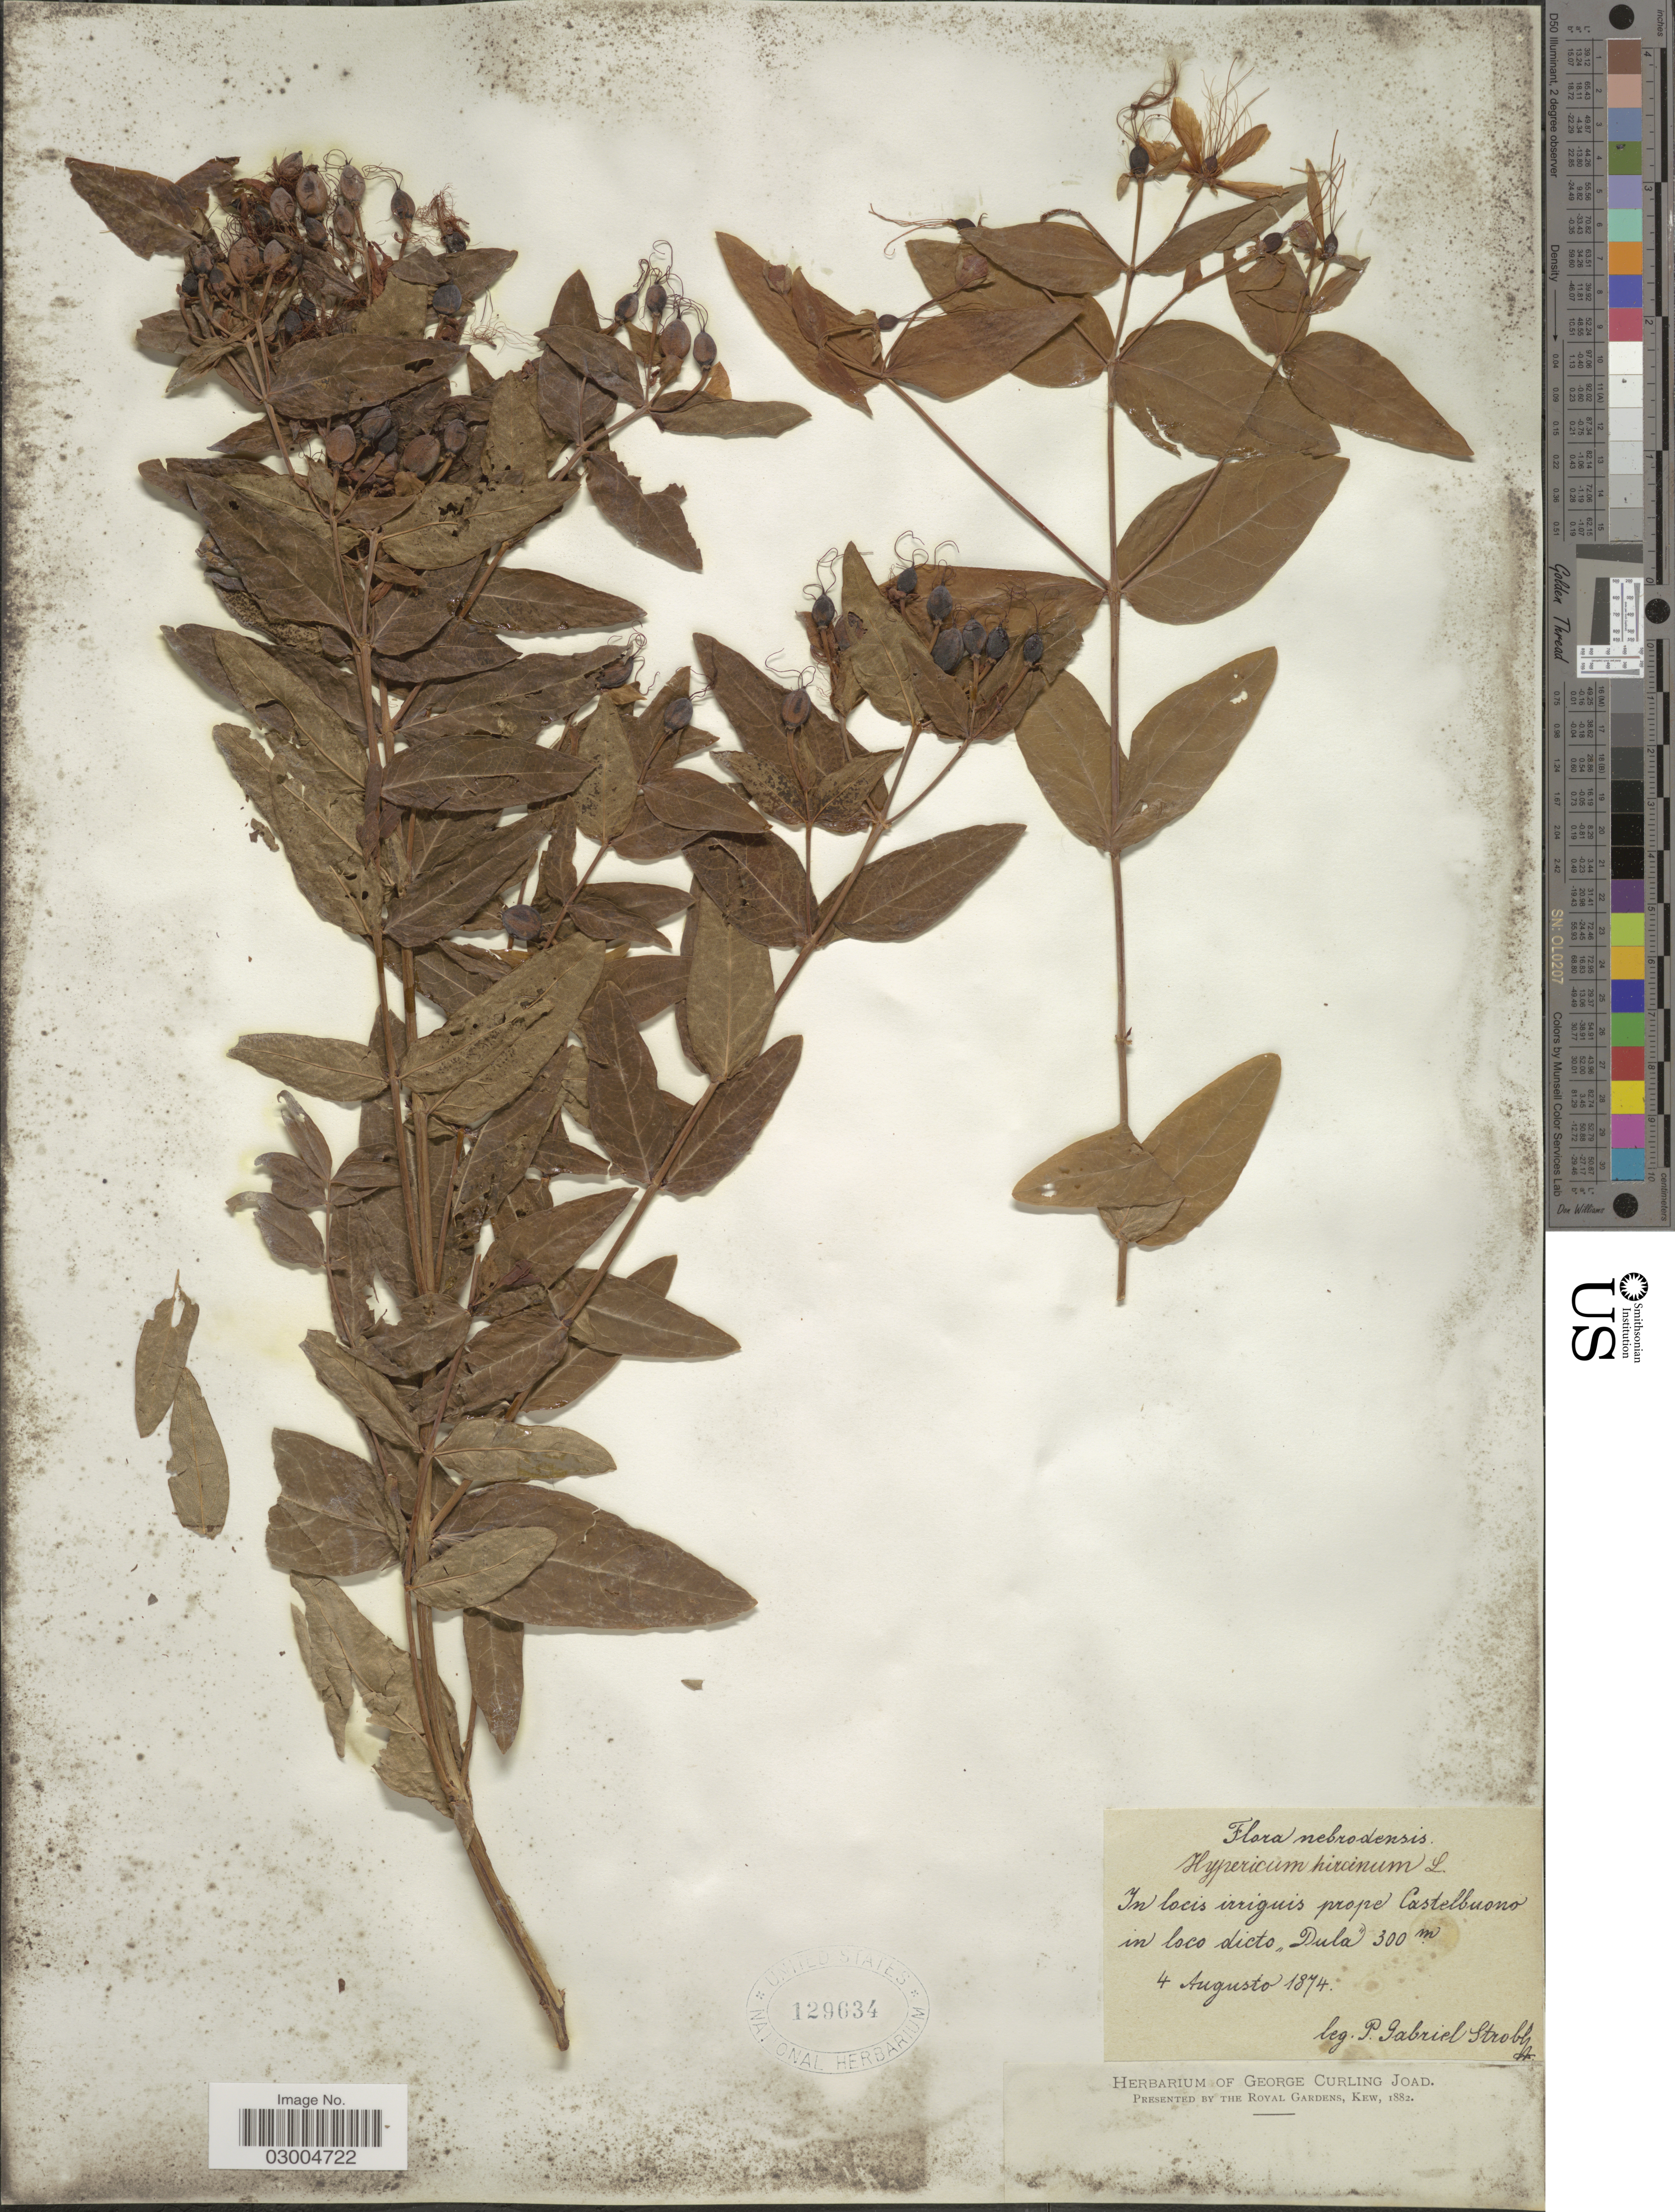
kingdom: Plantae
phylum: Tracheophyta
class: Magnoliopsida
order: Malpighiales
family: Hypericaceae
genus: Hypericum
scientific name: Hypericum hircinum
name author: L.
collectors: P. G. Strobl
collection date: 1874-08-04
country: Italy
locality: Prope Castelbuono in loco dicto "Dula".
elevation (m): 300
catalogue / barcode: US 129634